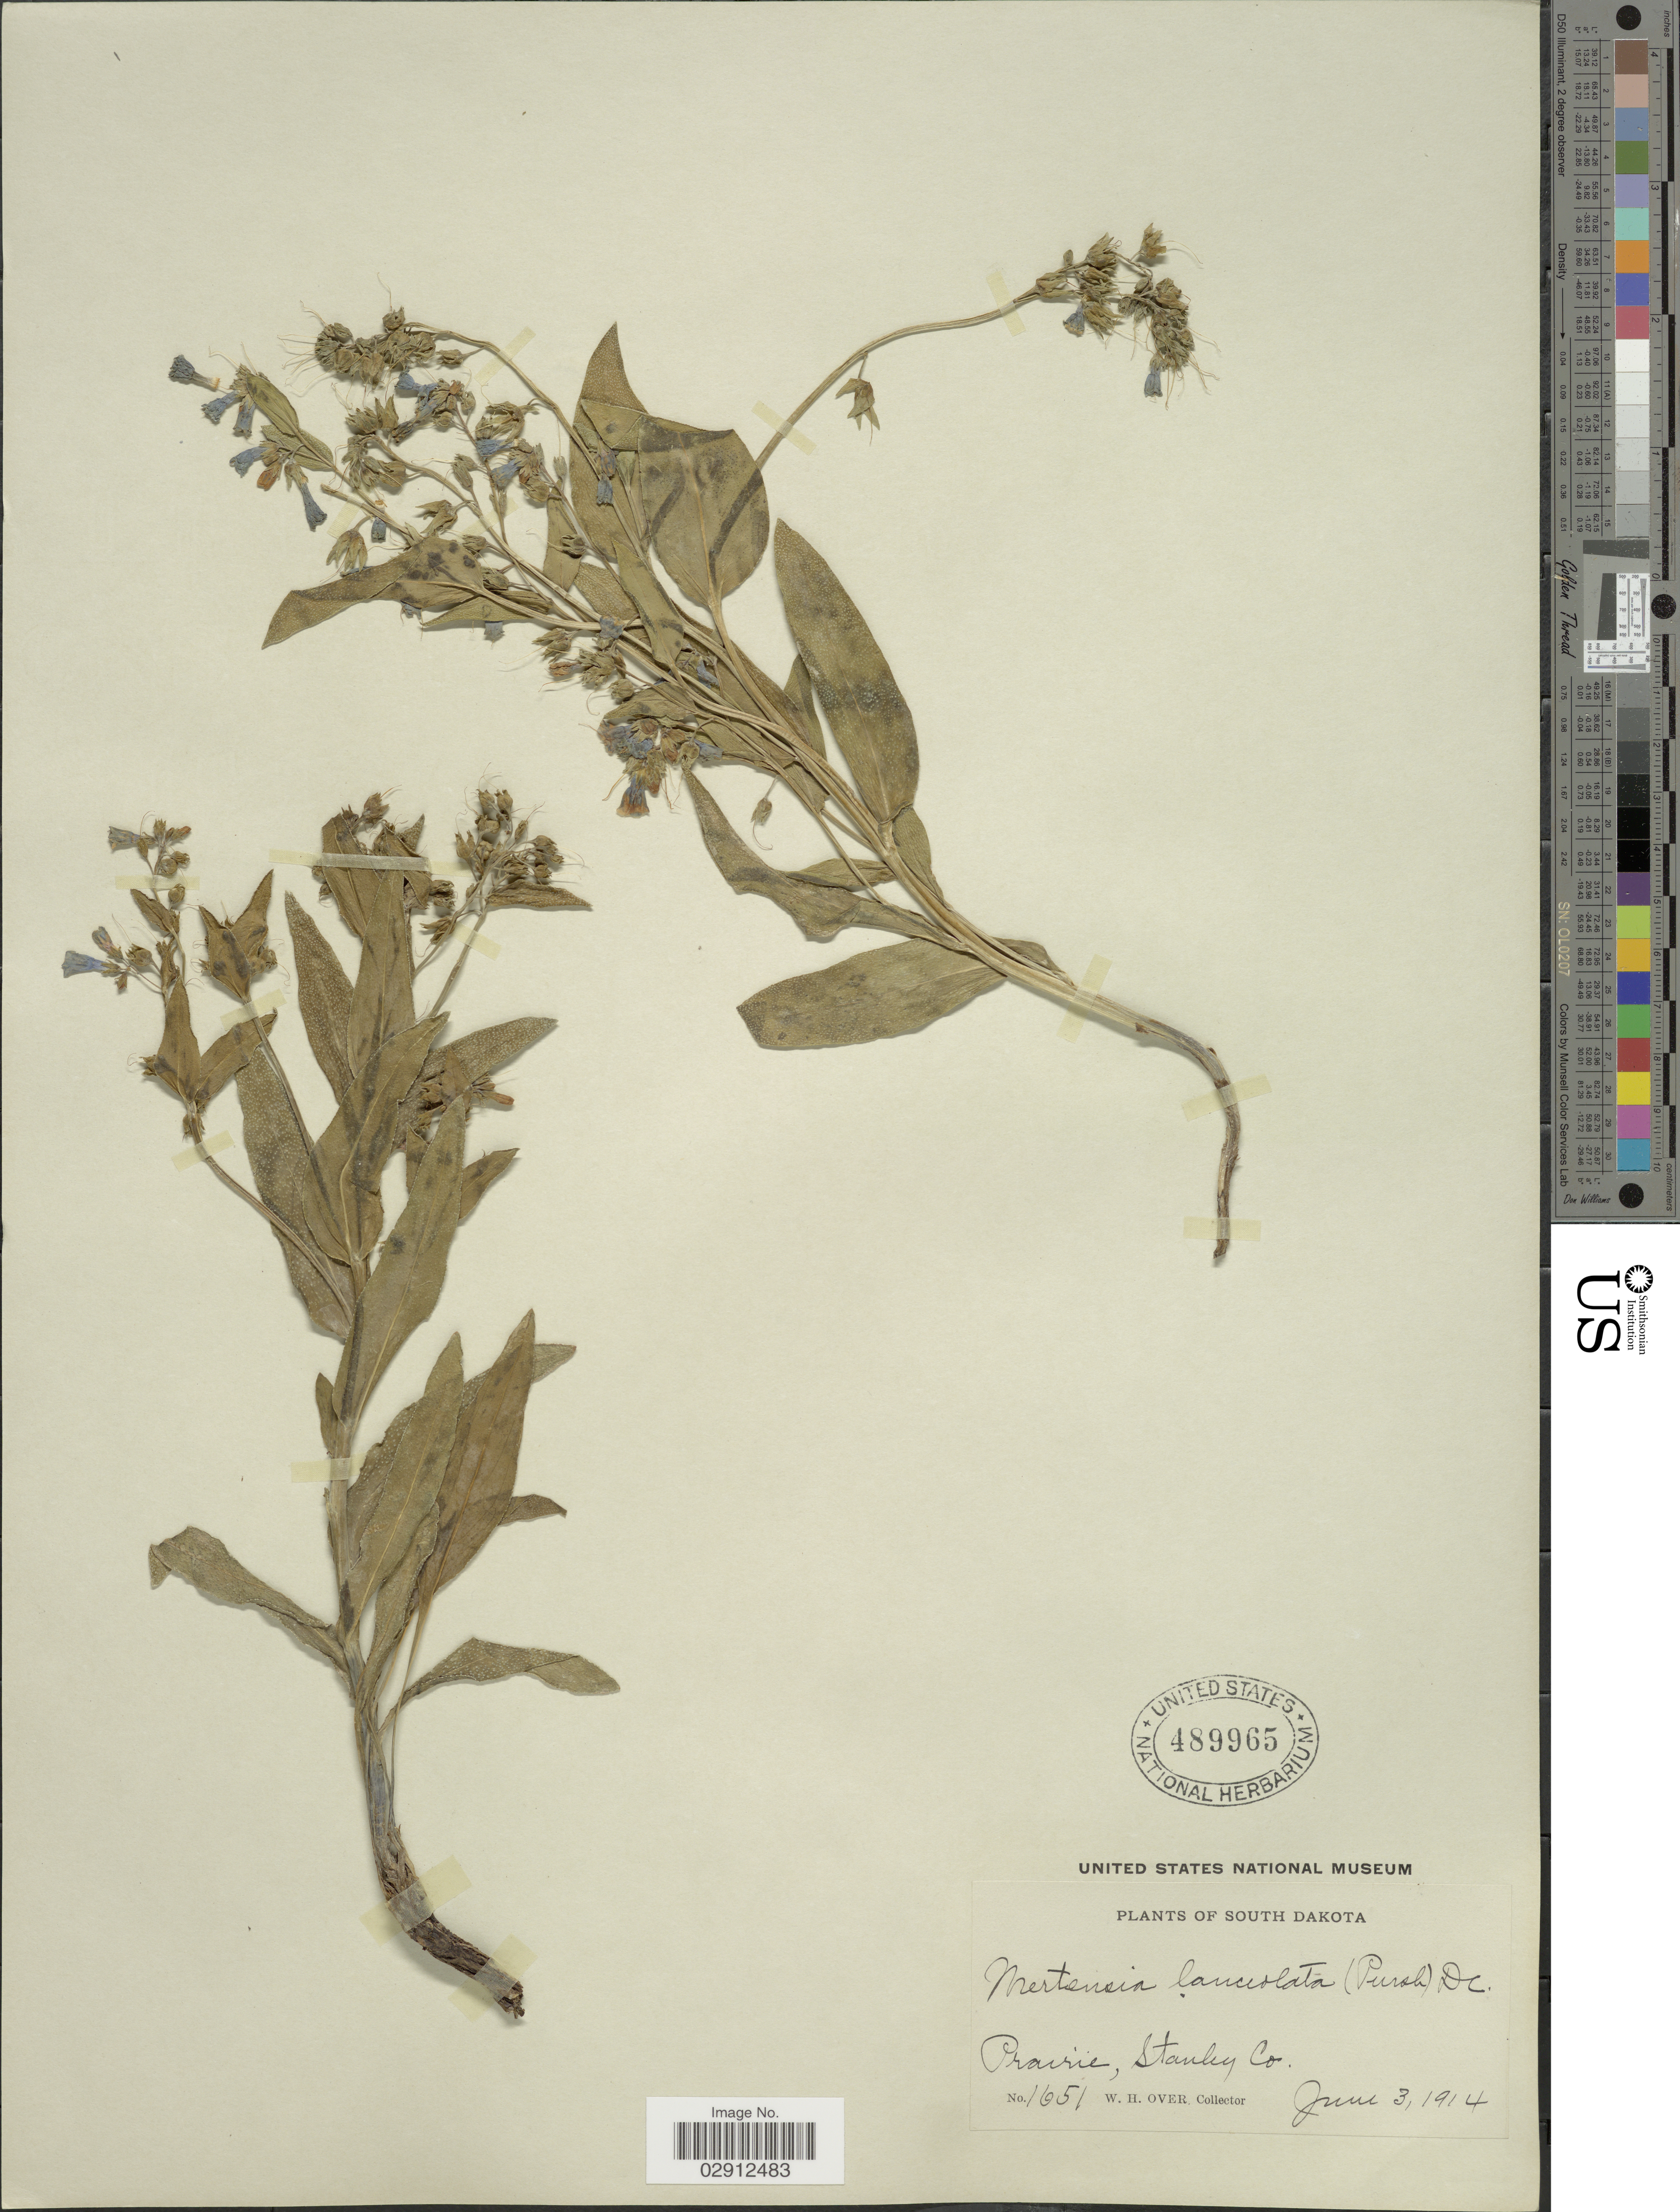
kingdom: Plantae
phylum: Tracheophyta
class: Magnoliopsida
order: Boraginales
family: Boraginaceae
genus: Mertensia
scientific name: Mertensia lanceolata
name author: (Pursh) DC. ex A. DC.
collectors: W. Over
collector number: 1651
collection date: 1914-06-03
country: United States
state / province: South Dakota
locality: Prairie, Stanley Co.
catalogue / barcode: US 489965